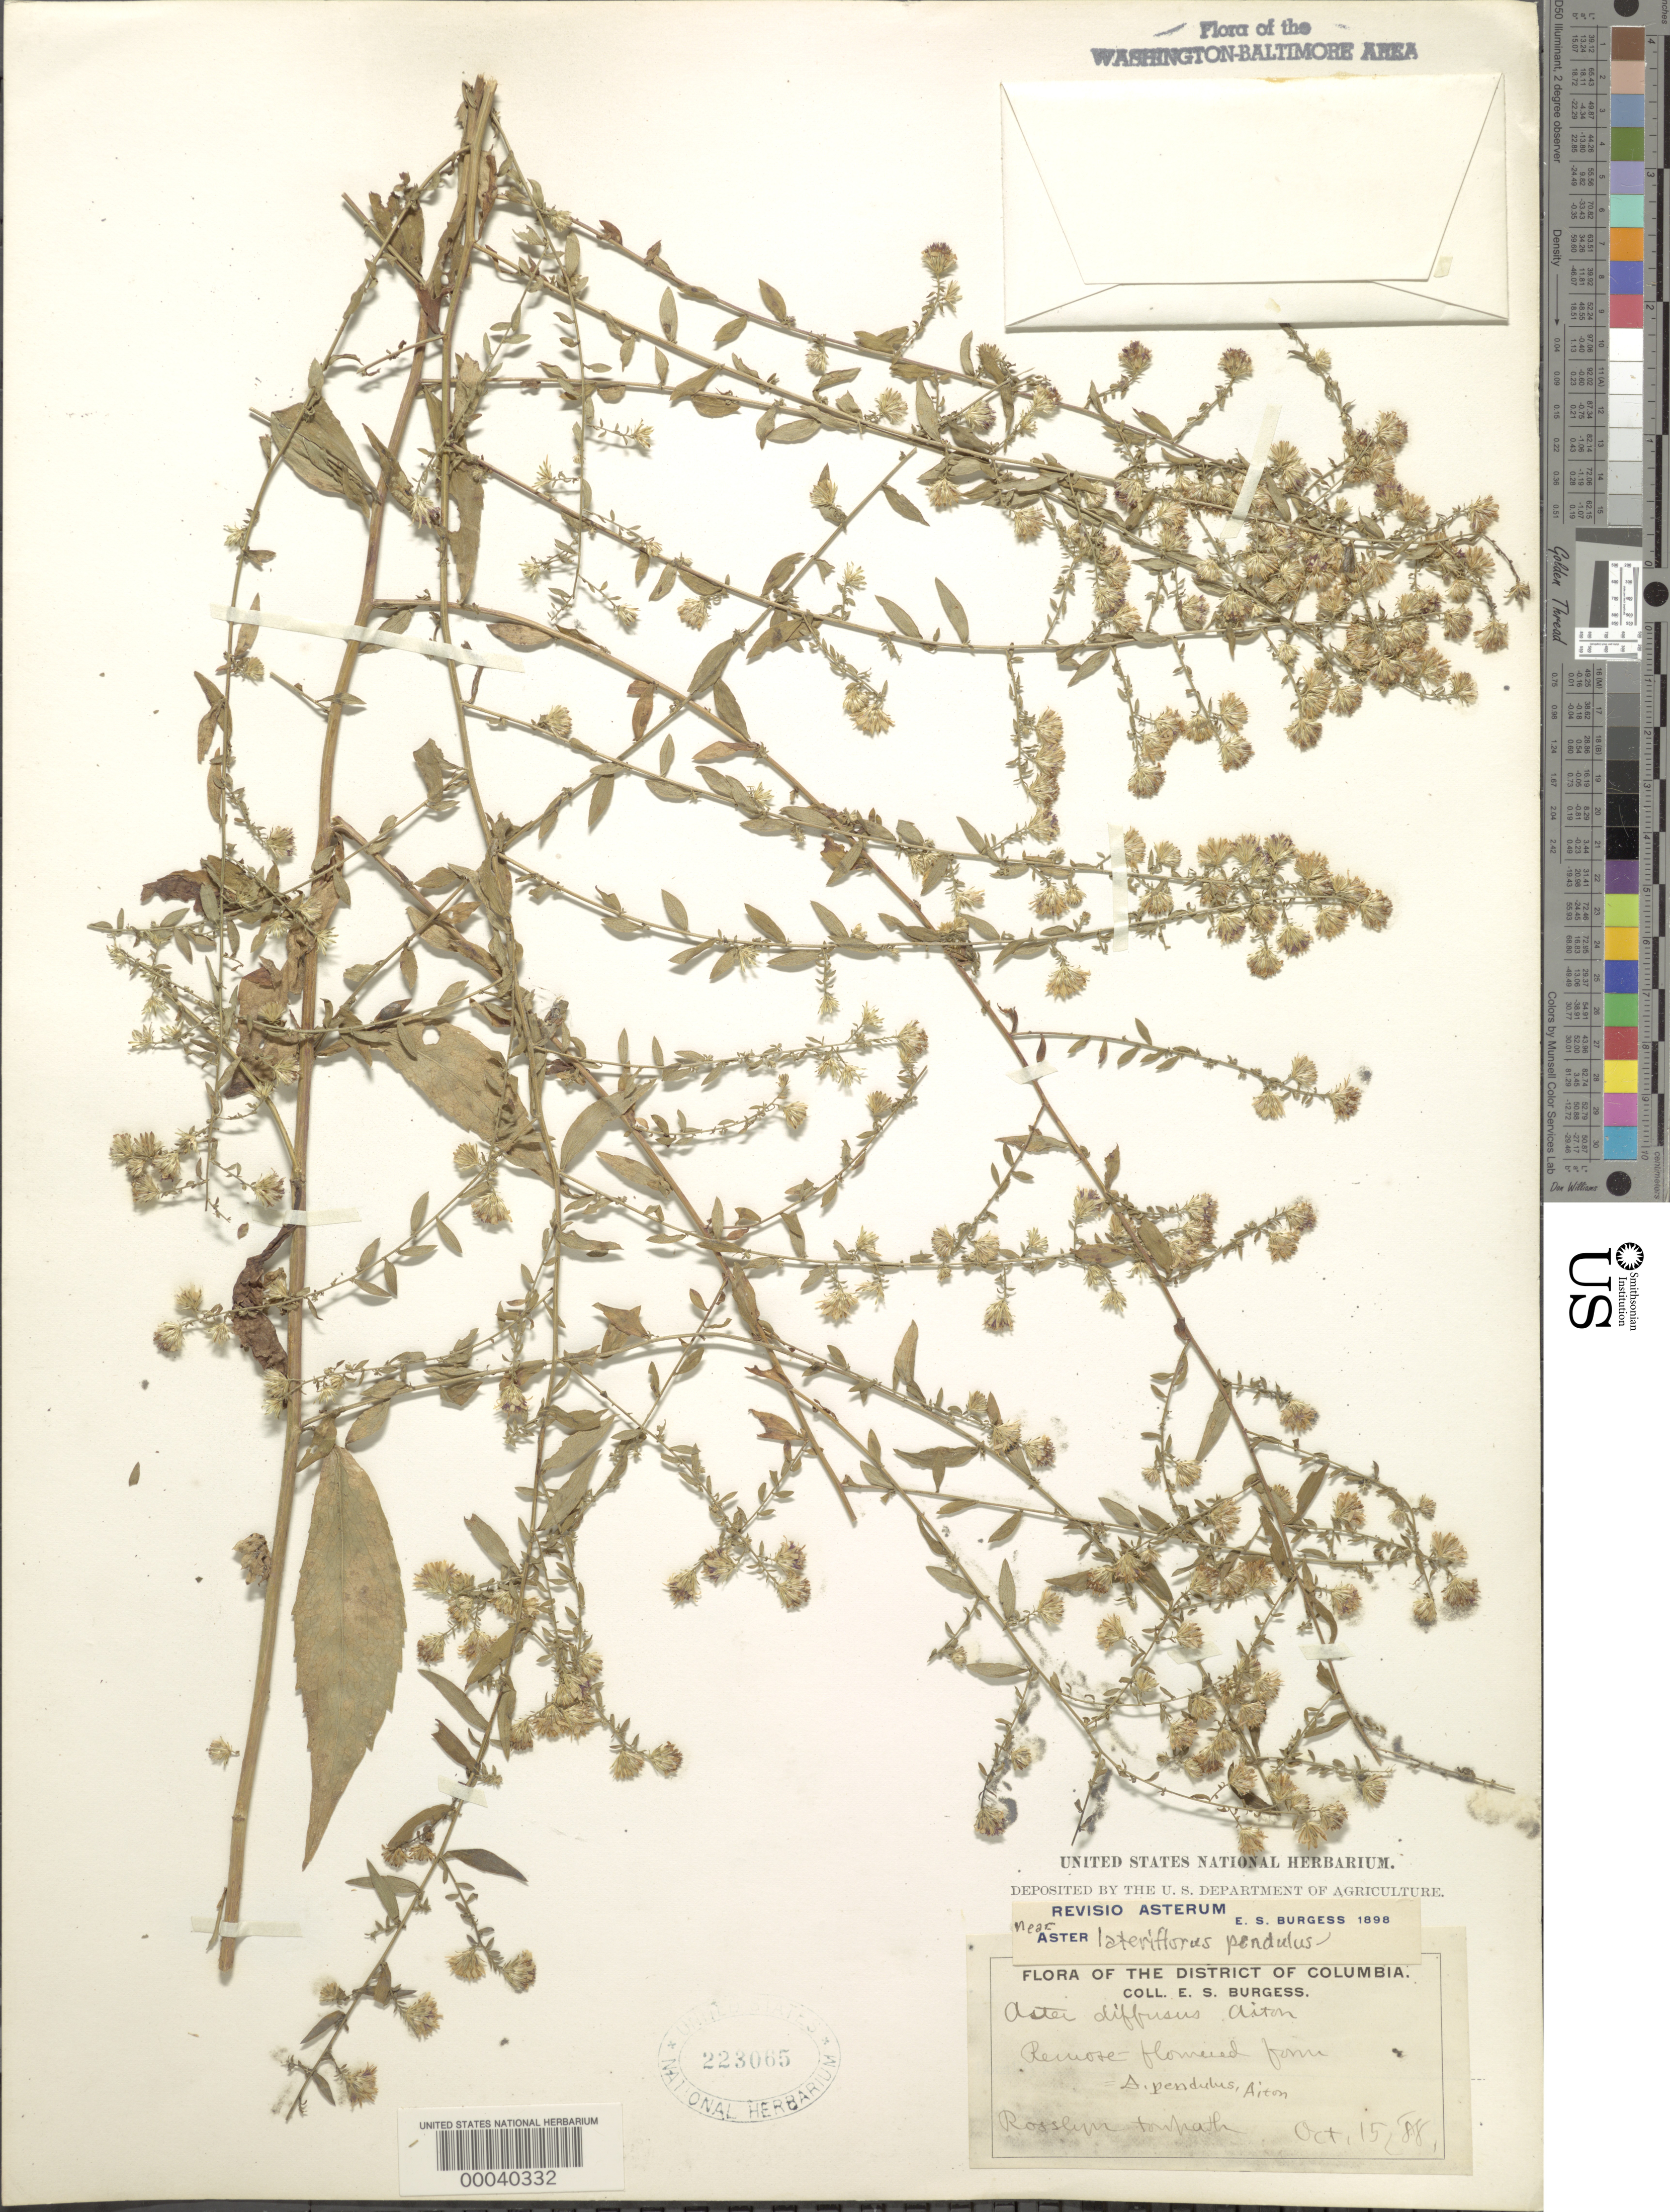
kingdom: Plantae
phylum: Tracheophyta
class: Magnoliopsida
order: Asterales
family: Asteraceae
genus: Symphyotrichum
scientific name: Symphyotrichum lateriflorum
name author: (L.) Á. Löve & D. Löve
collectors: E. Burgess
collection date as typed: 15 Oct 1888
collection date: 1888-10-15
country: United States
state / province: Virginia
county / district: Arlington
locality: Rosslyn Towpath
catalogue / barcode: US 223065